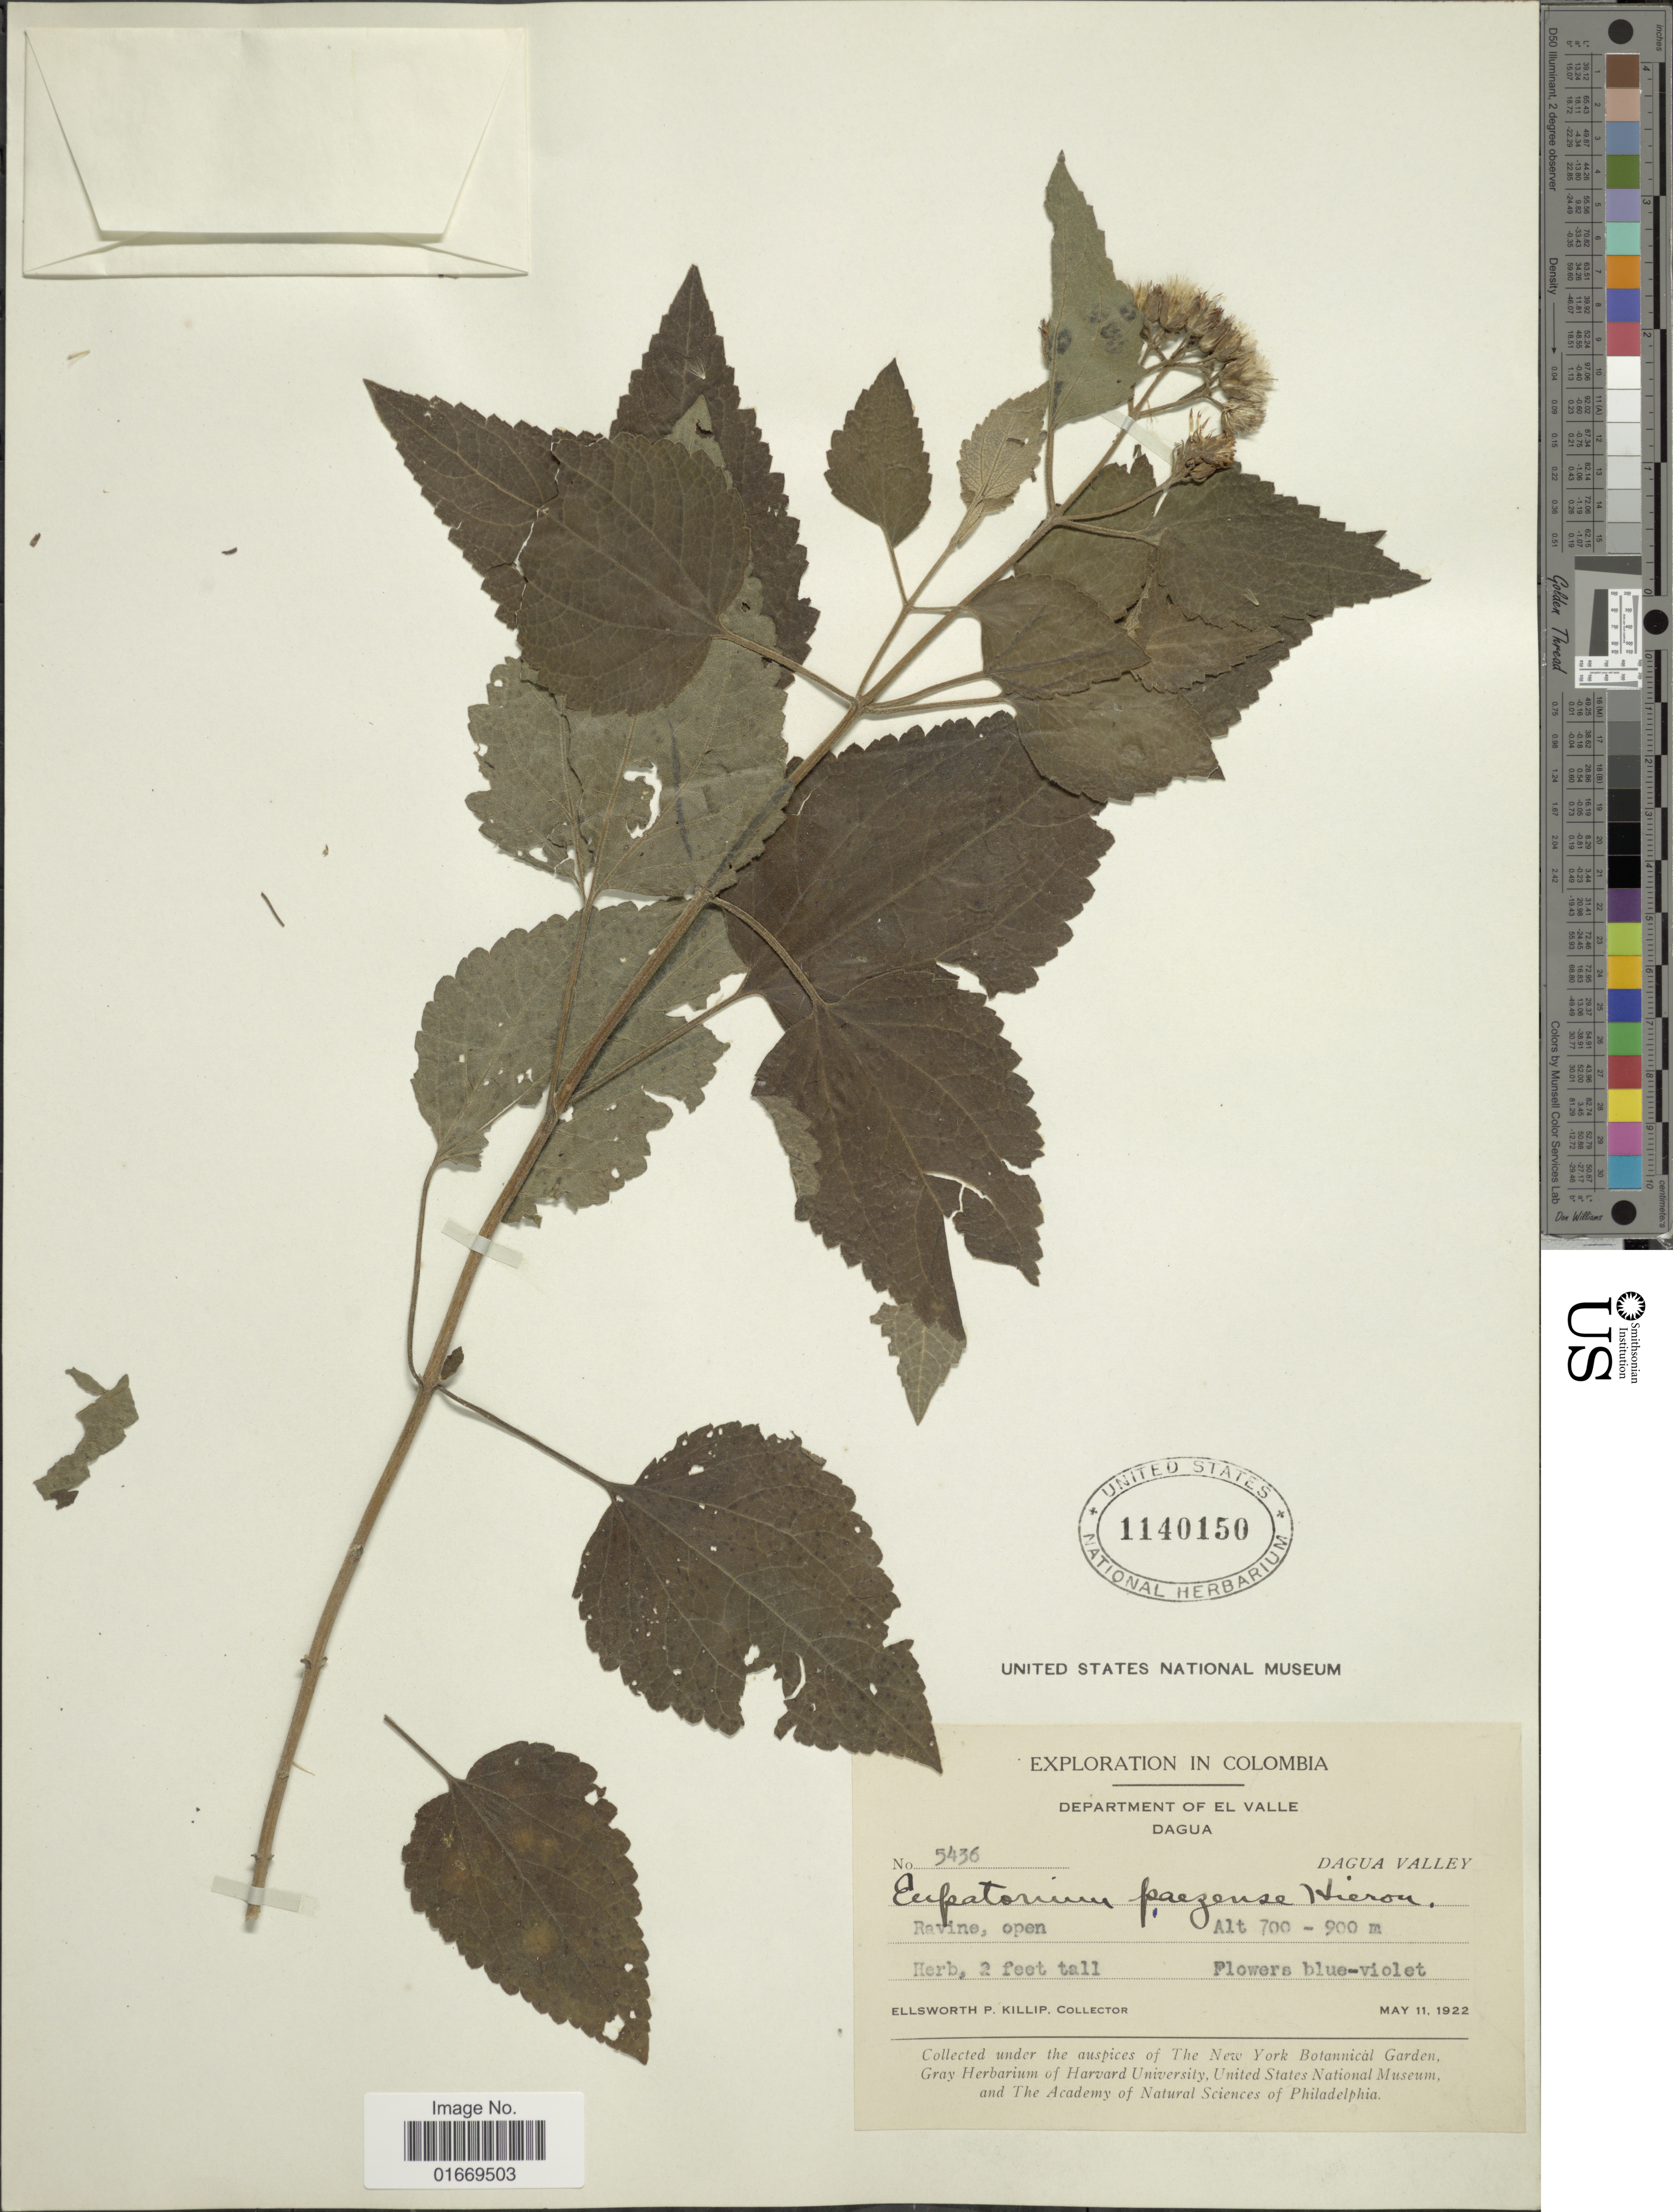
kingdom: Plantae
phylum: Tracheophyta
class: Magnoliopsida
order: Asterales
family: Asteraceae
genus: Bartlettina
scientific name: Bartlettina paezensis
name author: (Hieron.) R.M. King & H. Rob.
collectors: E. P. Killip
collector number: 5436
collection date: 1922-05-11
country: Colombia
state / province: Valle del Cauca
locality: Department of El Valle, Dagua, Dagua Valley, Ravine, open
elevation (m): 700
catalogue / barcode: US 1140150